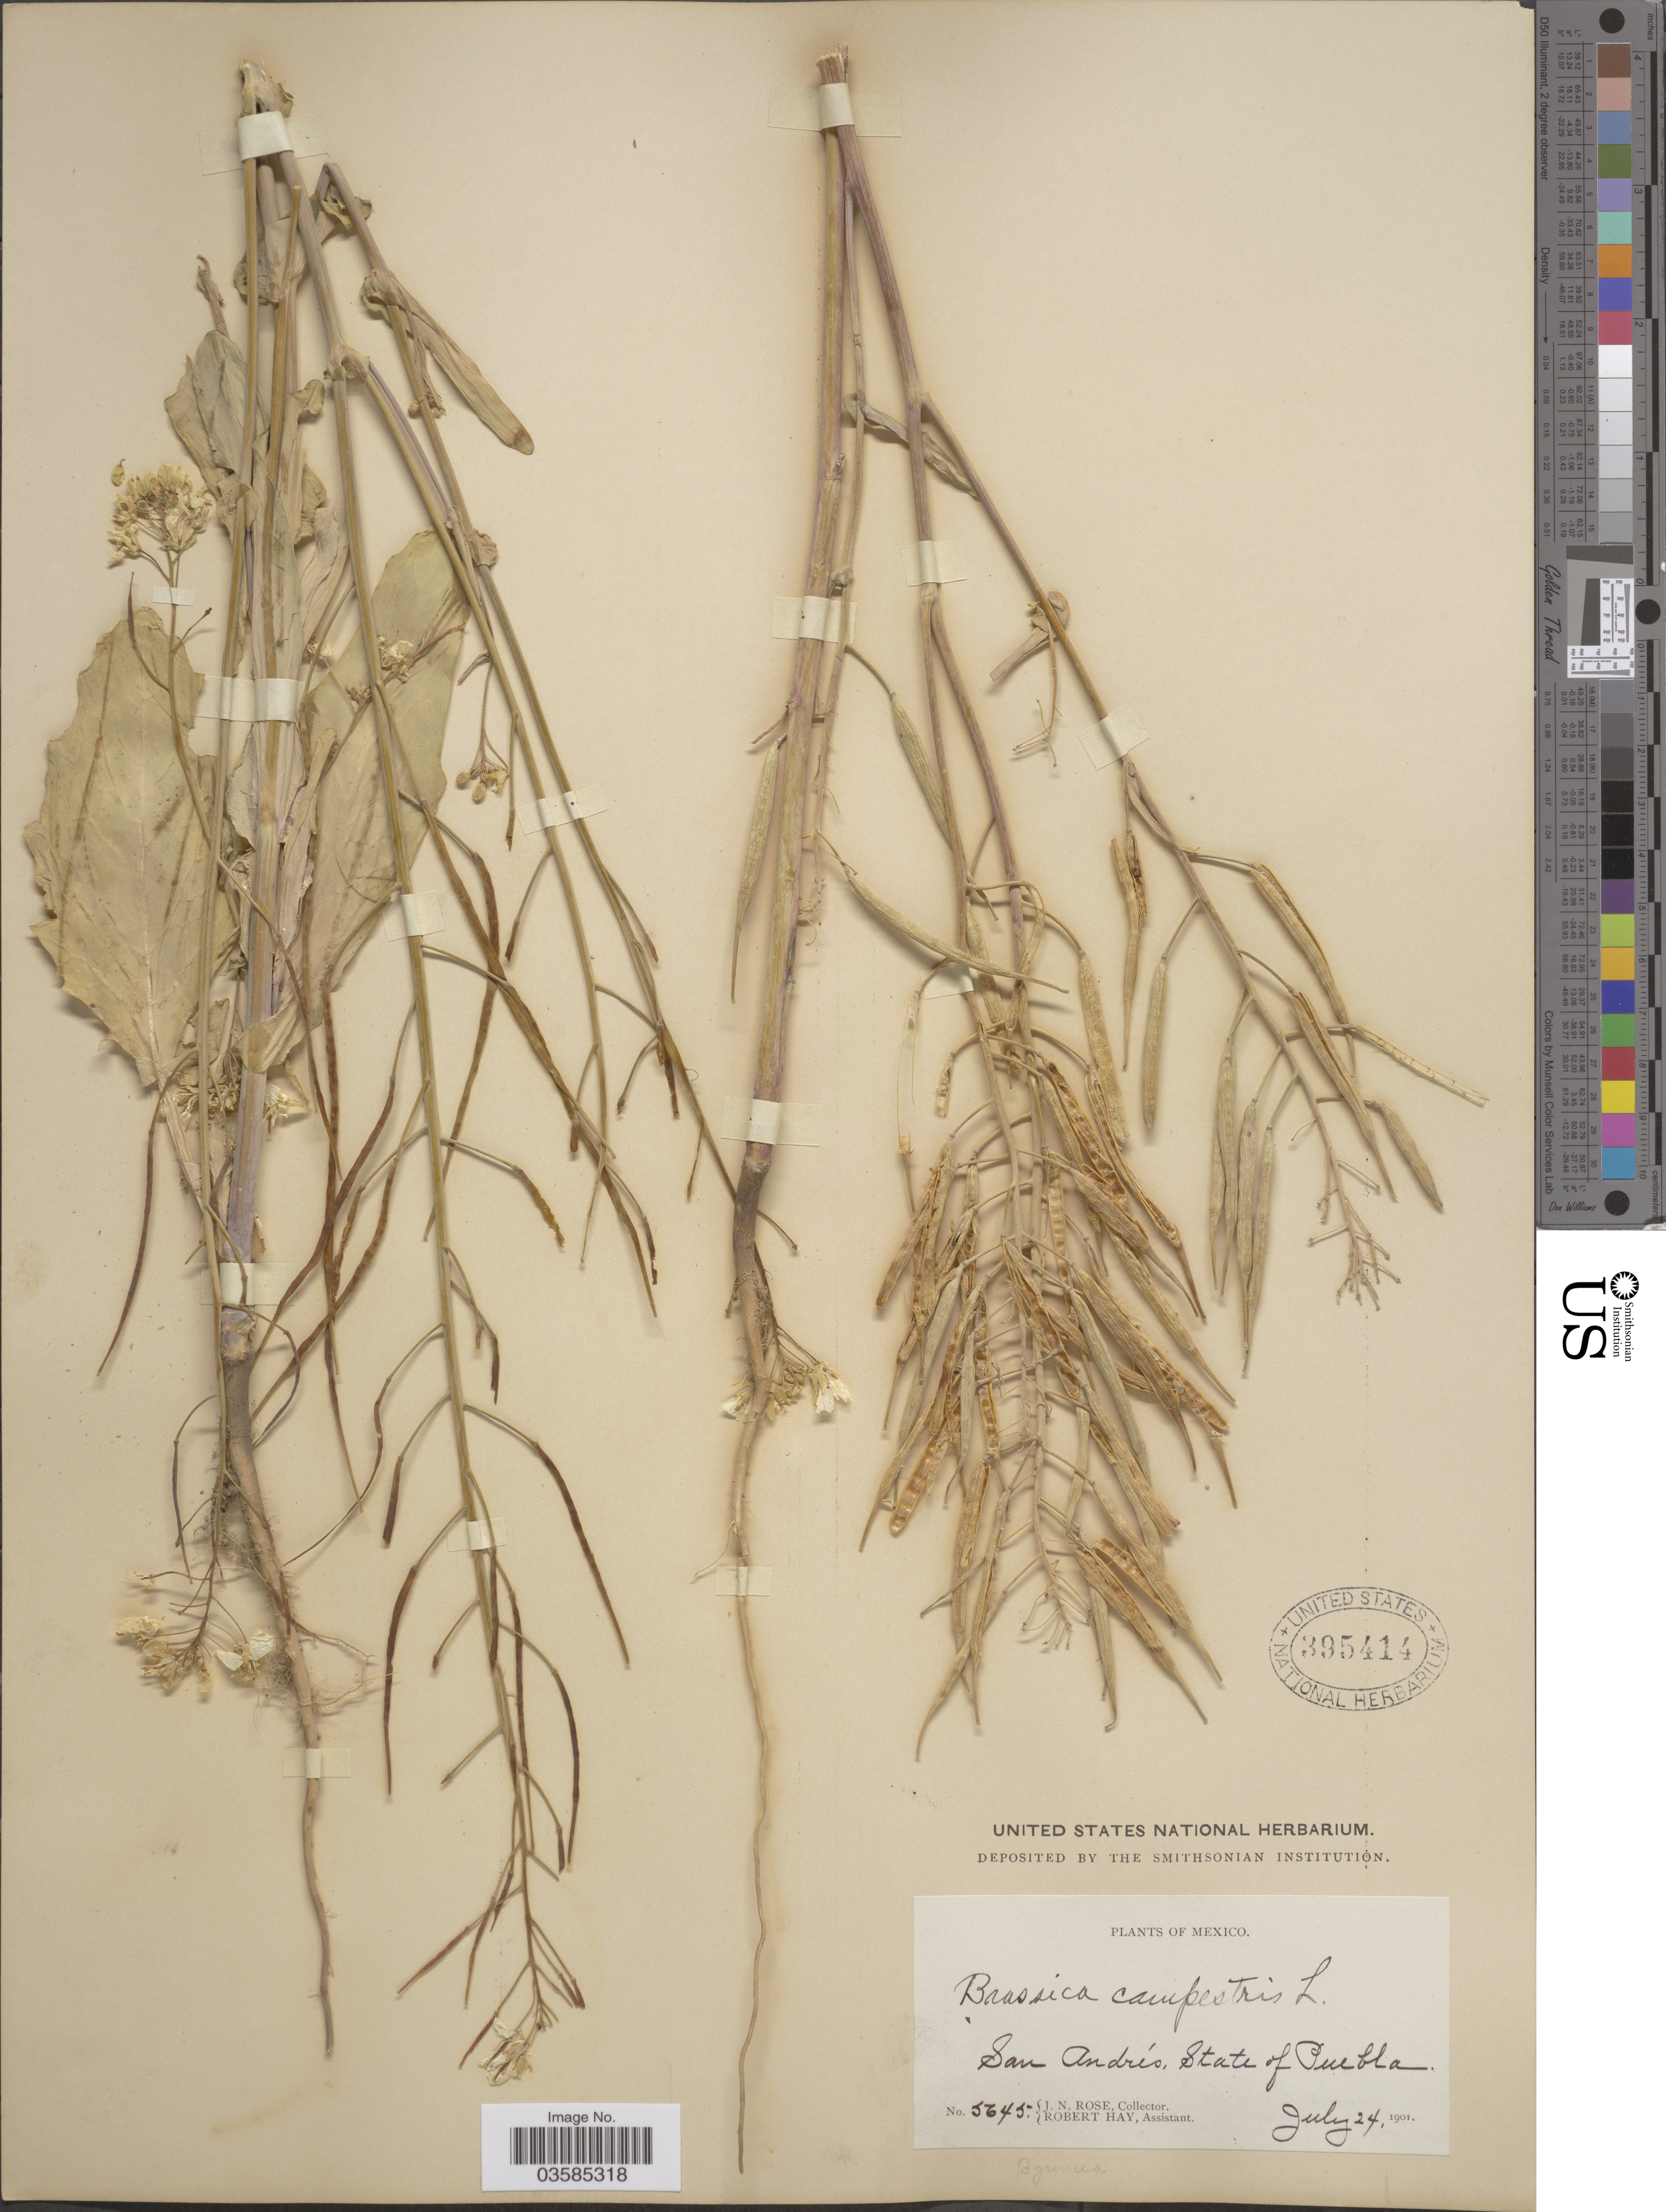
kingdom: Plantae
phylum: Tracheophyta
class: Magnoliopsida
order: Brassicales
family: Brassicaceae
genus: Brassica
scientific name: Brassica campestris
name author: L.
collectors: J. N. Rose & R. Hay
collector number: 5645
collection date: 1901-07-24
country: Mexico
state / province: México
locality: San Andrés.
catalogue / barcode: US 395414